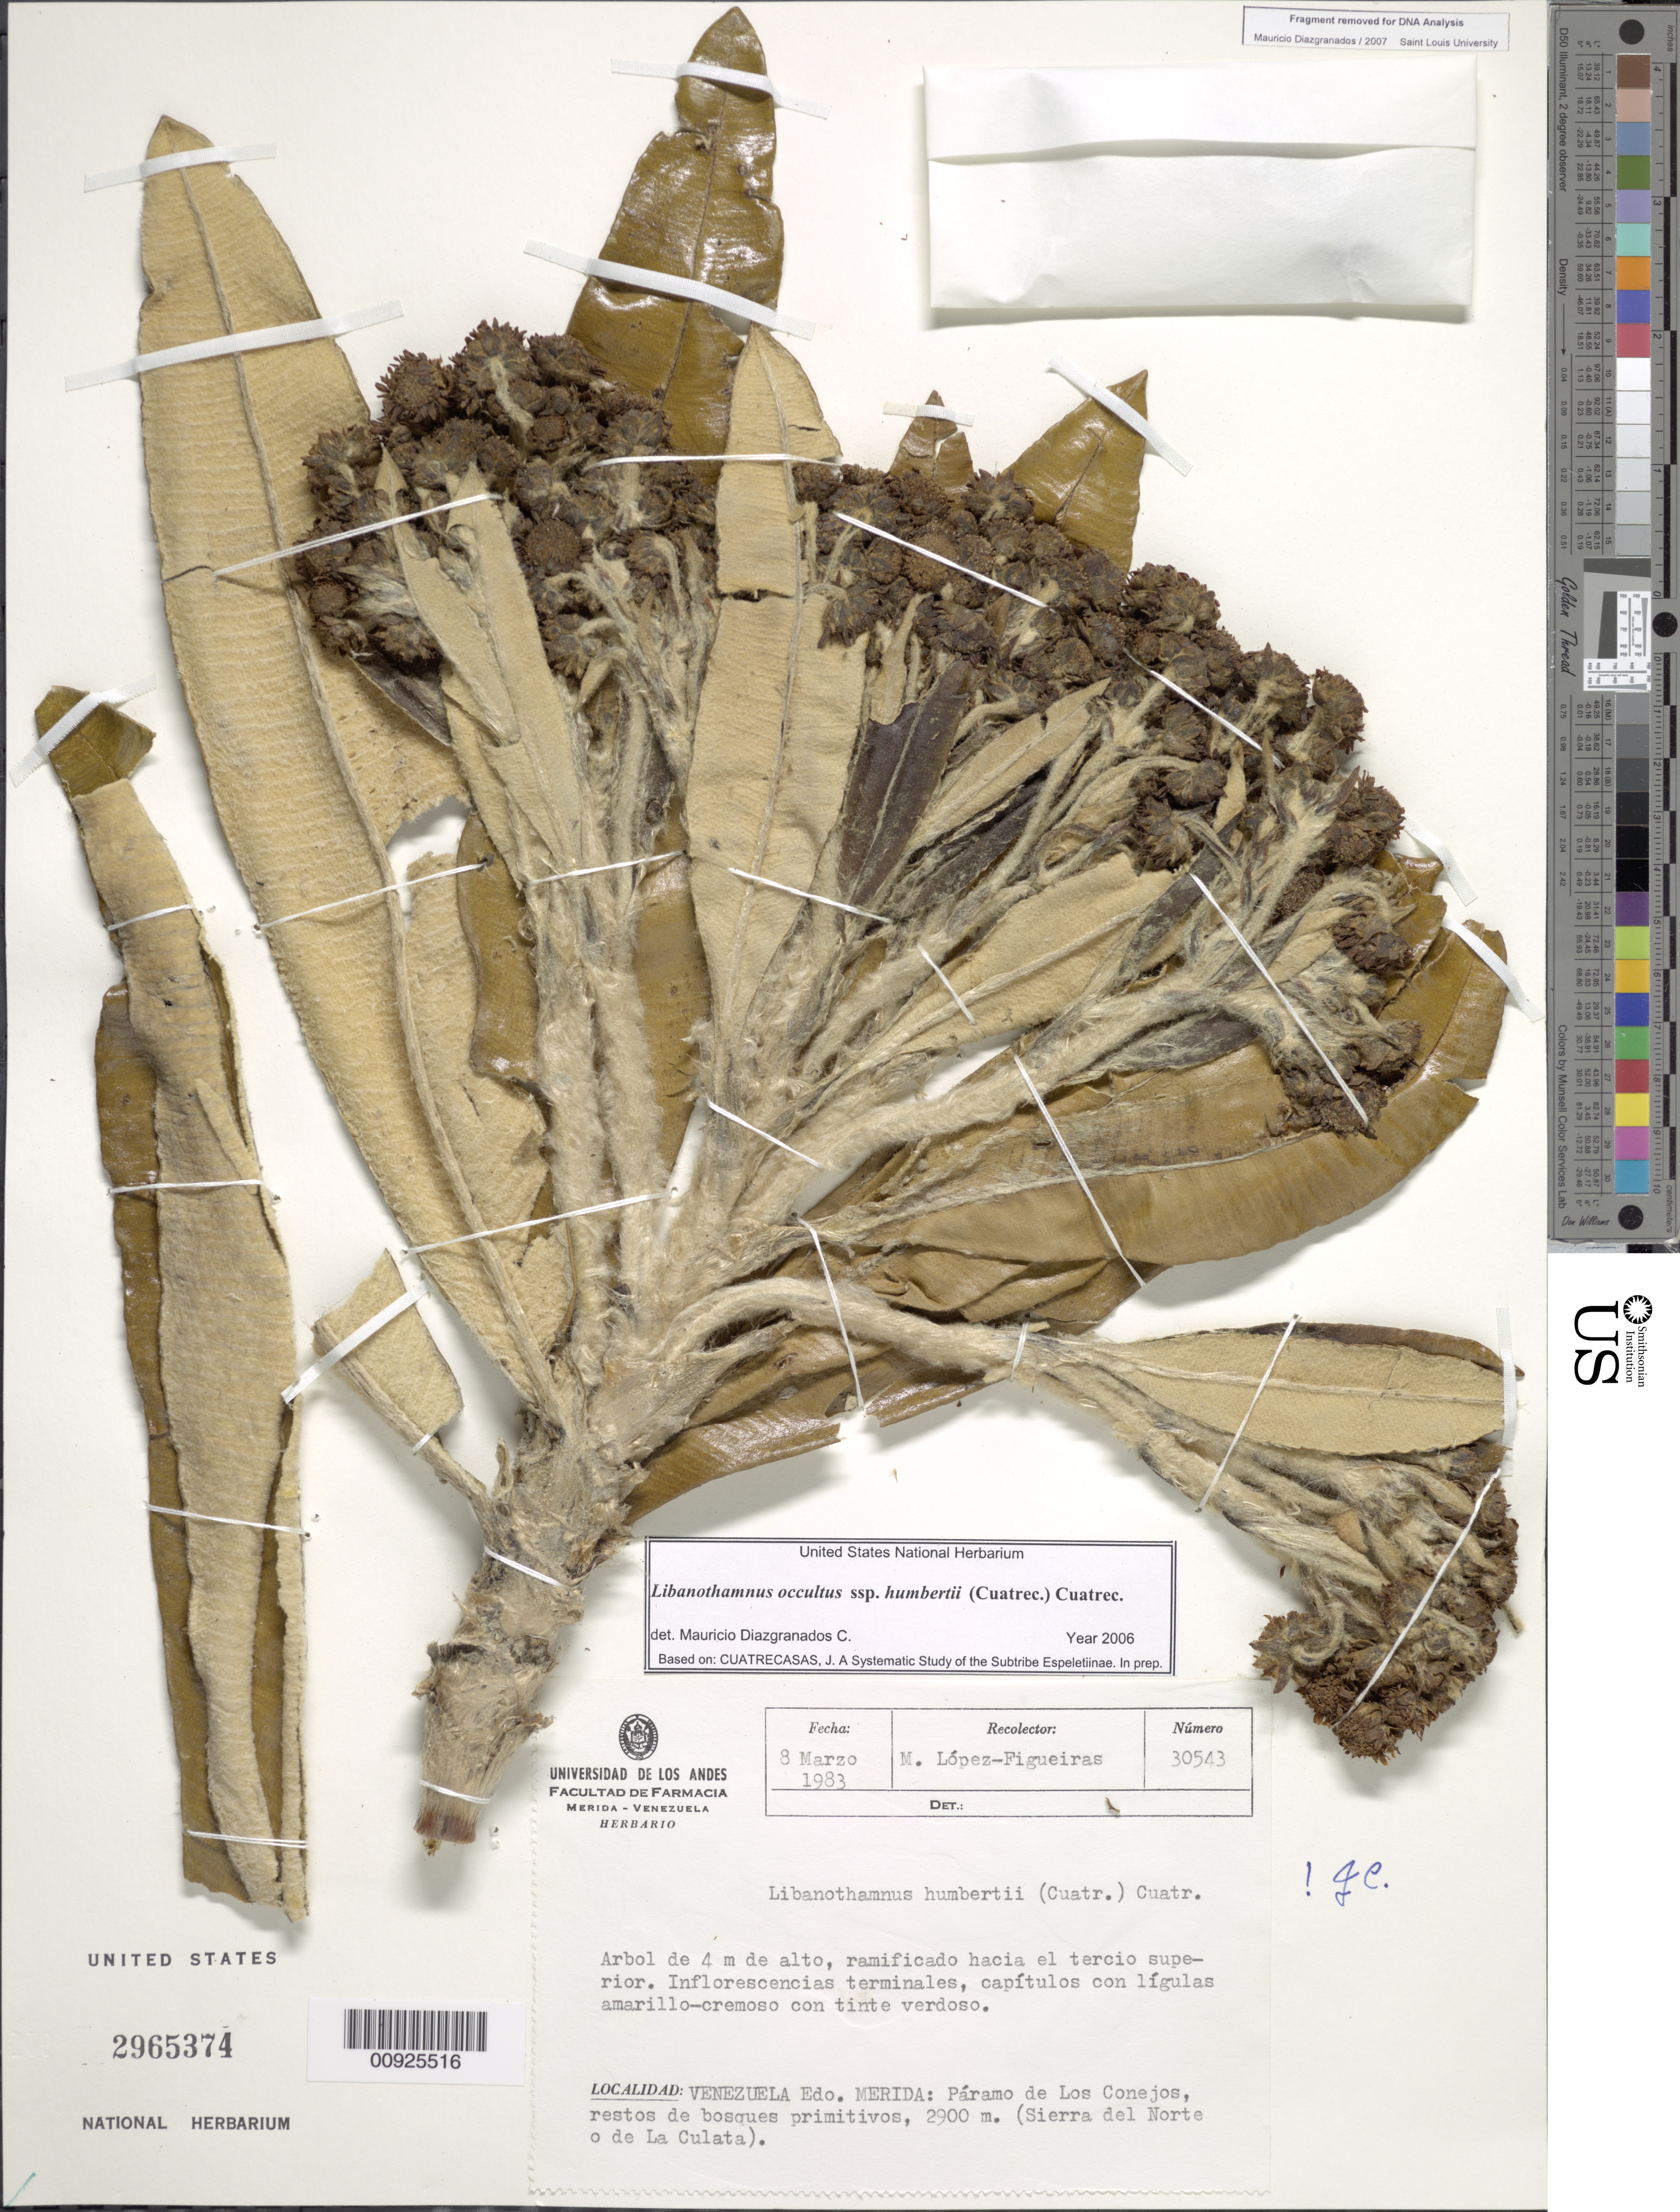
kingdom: Plantae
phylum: Tracheophyta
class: Magnoliopsida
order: Asterales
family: Asteraceae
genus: Libanothamnus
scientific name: Libanothamnus occultus subsp. humbertii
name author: (Cuatrec.) Cuatrec.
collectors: M. López Figueiras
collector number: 30543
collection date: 1983-03-08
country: Venezuela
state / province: Mérida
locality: Páramo de los Conejos. Sierra del Norte o de la Culata, Páramo de los Conejos, restos de bosque primitivos.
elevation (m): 2900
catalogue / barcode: US 2965374